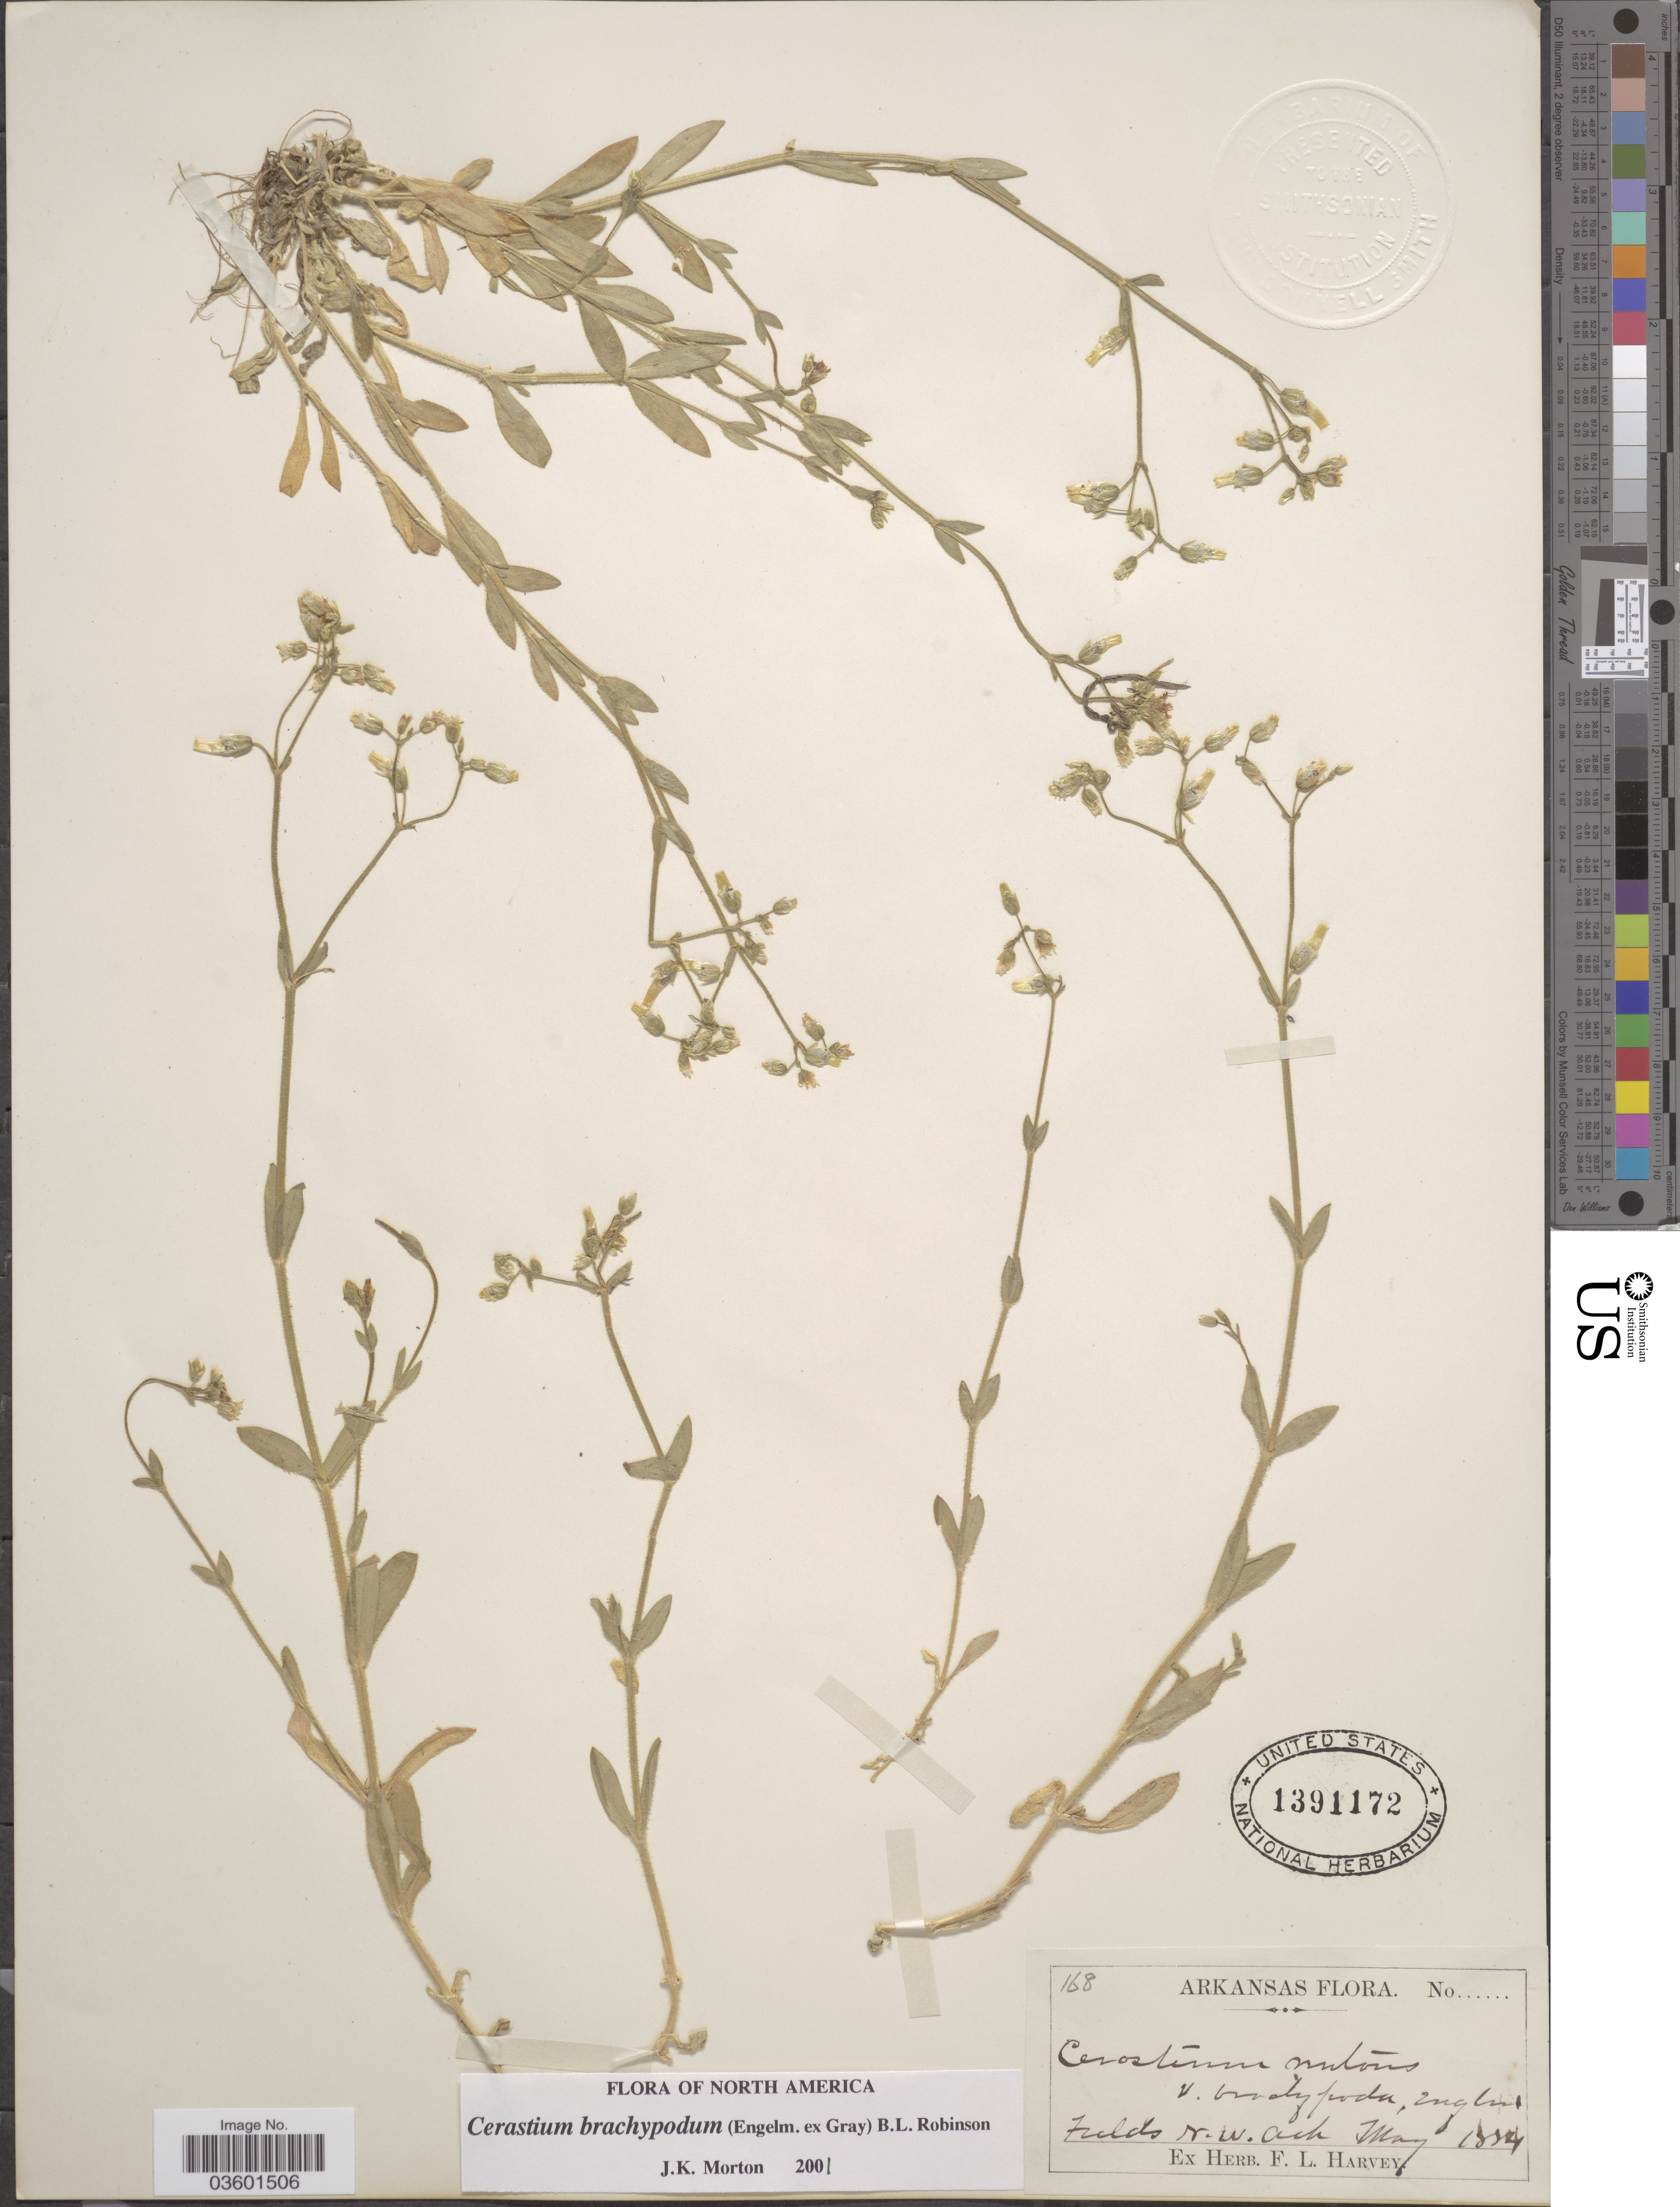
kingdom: Plantae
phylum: Tracheophyta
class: Magnoliopsida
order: Caryophyllales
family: Caryophyllaceae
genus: Cerastium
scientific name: Cerastium brachypodum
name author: (Engelm. ex A. Gray) B.L. Rob.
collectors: ex herb. F. L. Harvey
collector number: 168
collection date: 1884-05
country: United States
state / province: Arkansas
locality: Fields N. W. Ark.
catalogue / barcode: US 1391172